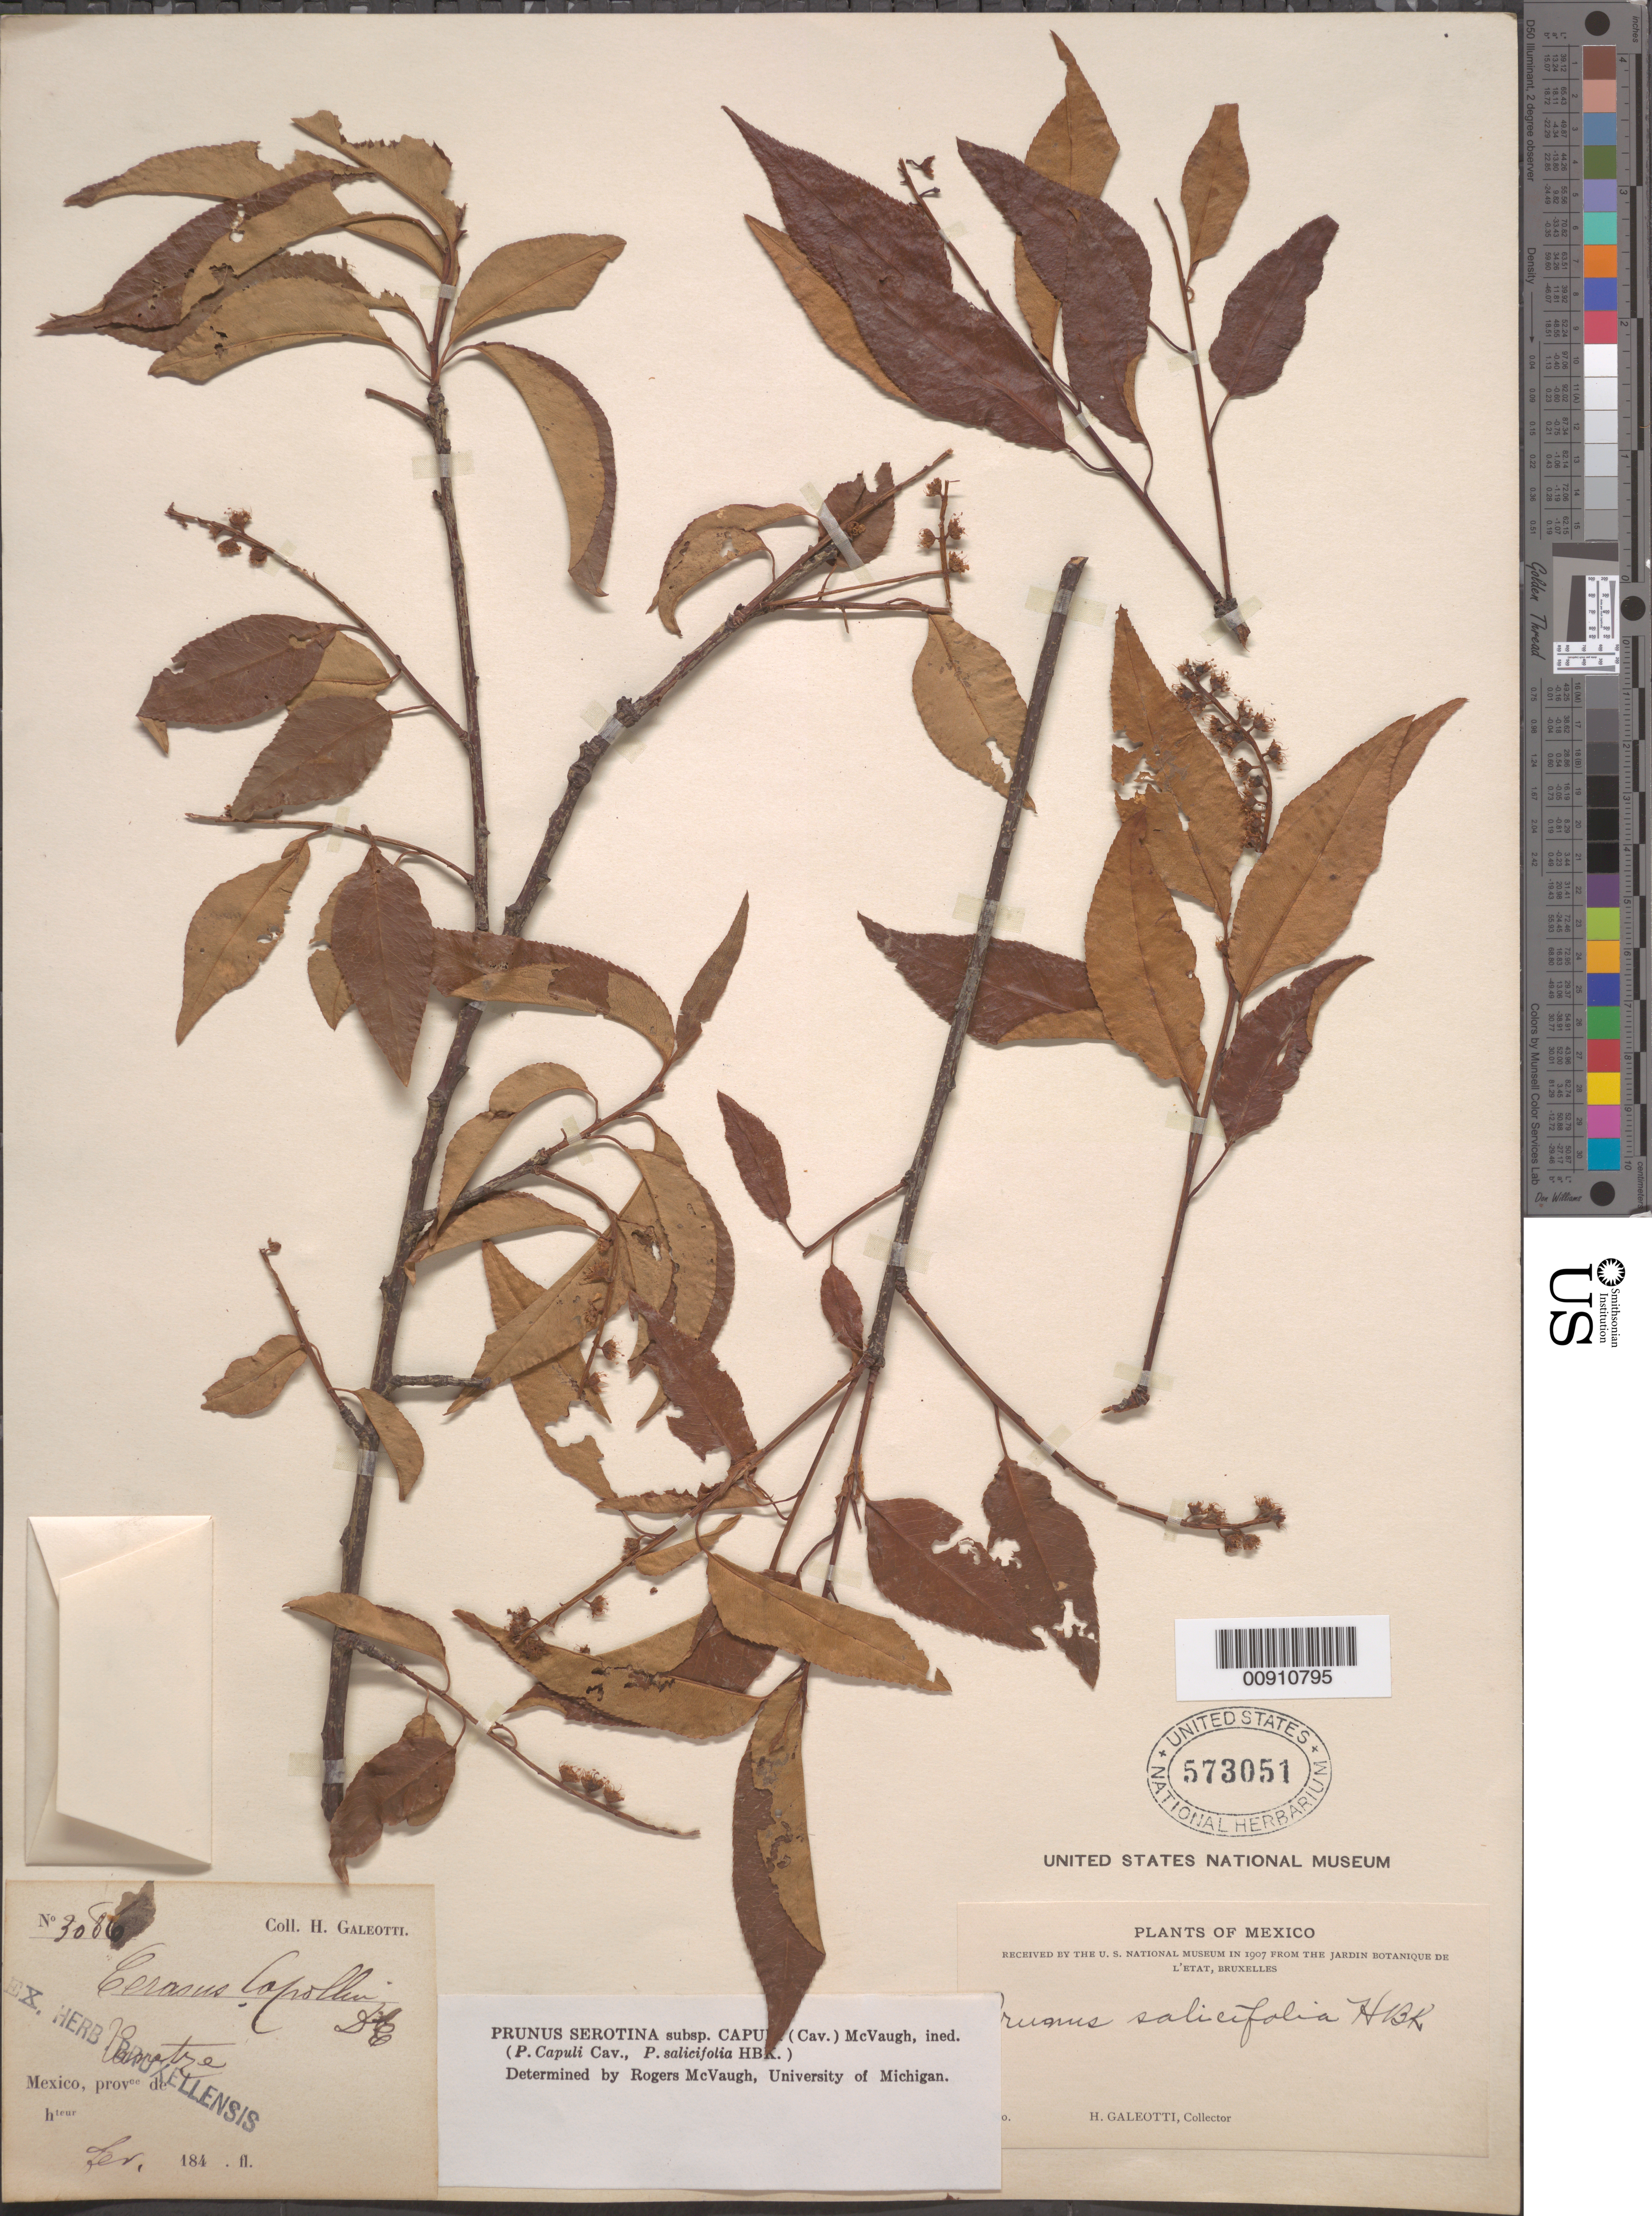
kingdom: Plantae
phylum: Tracheophyta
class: Magnoliopsida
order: Rosales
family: Rosaceae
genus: Prunus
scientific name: Prunus serotina var. salicifolia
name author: (Kunth) Koehne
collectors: H. G. Galeotti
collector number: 3086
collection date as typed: Feb 184-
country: Mexico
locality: (illegible) Mexico.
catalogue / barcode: US 573051